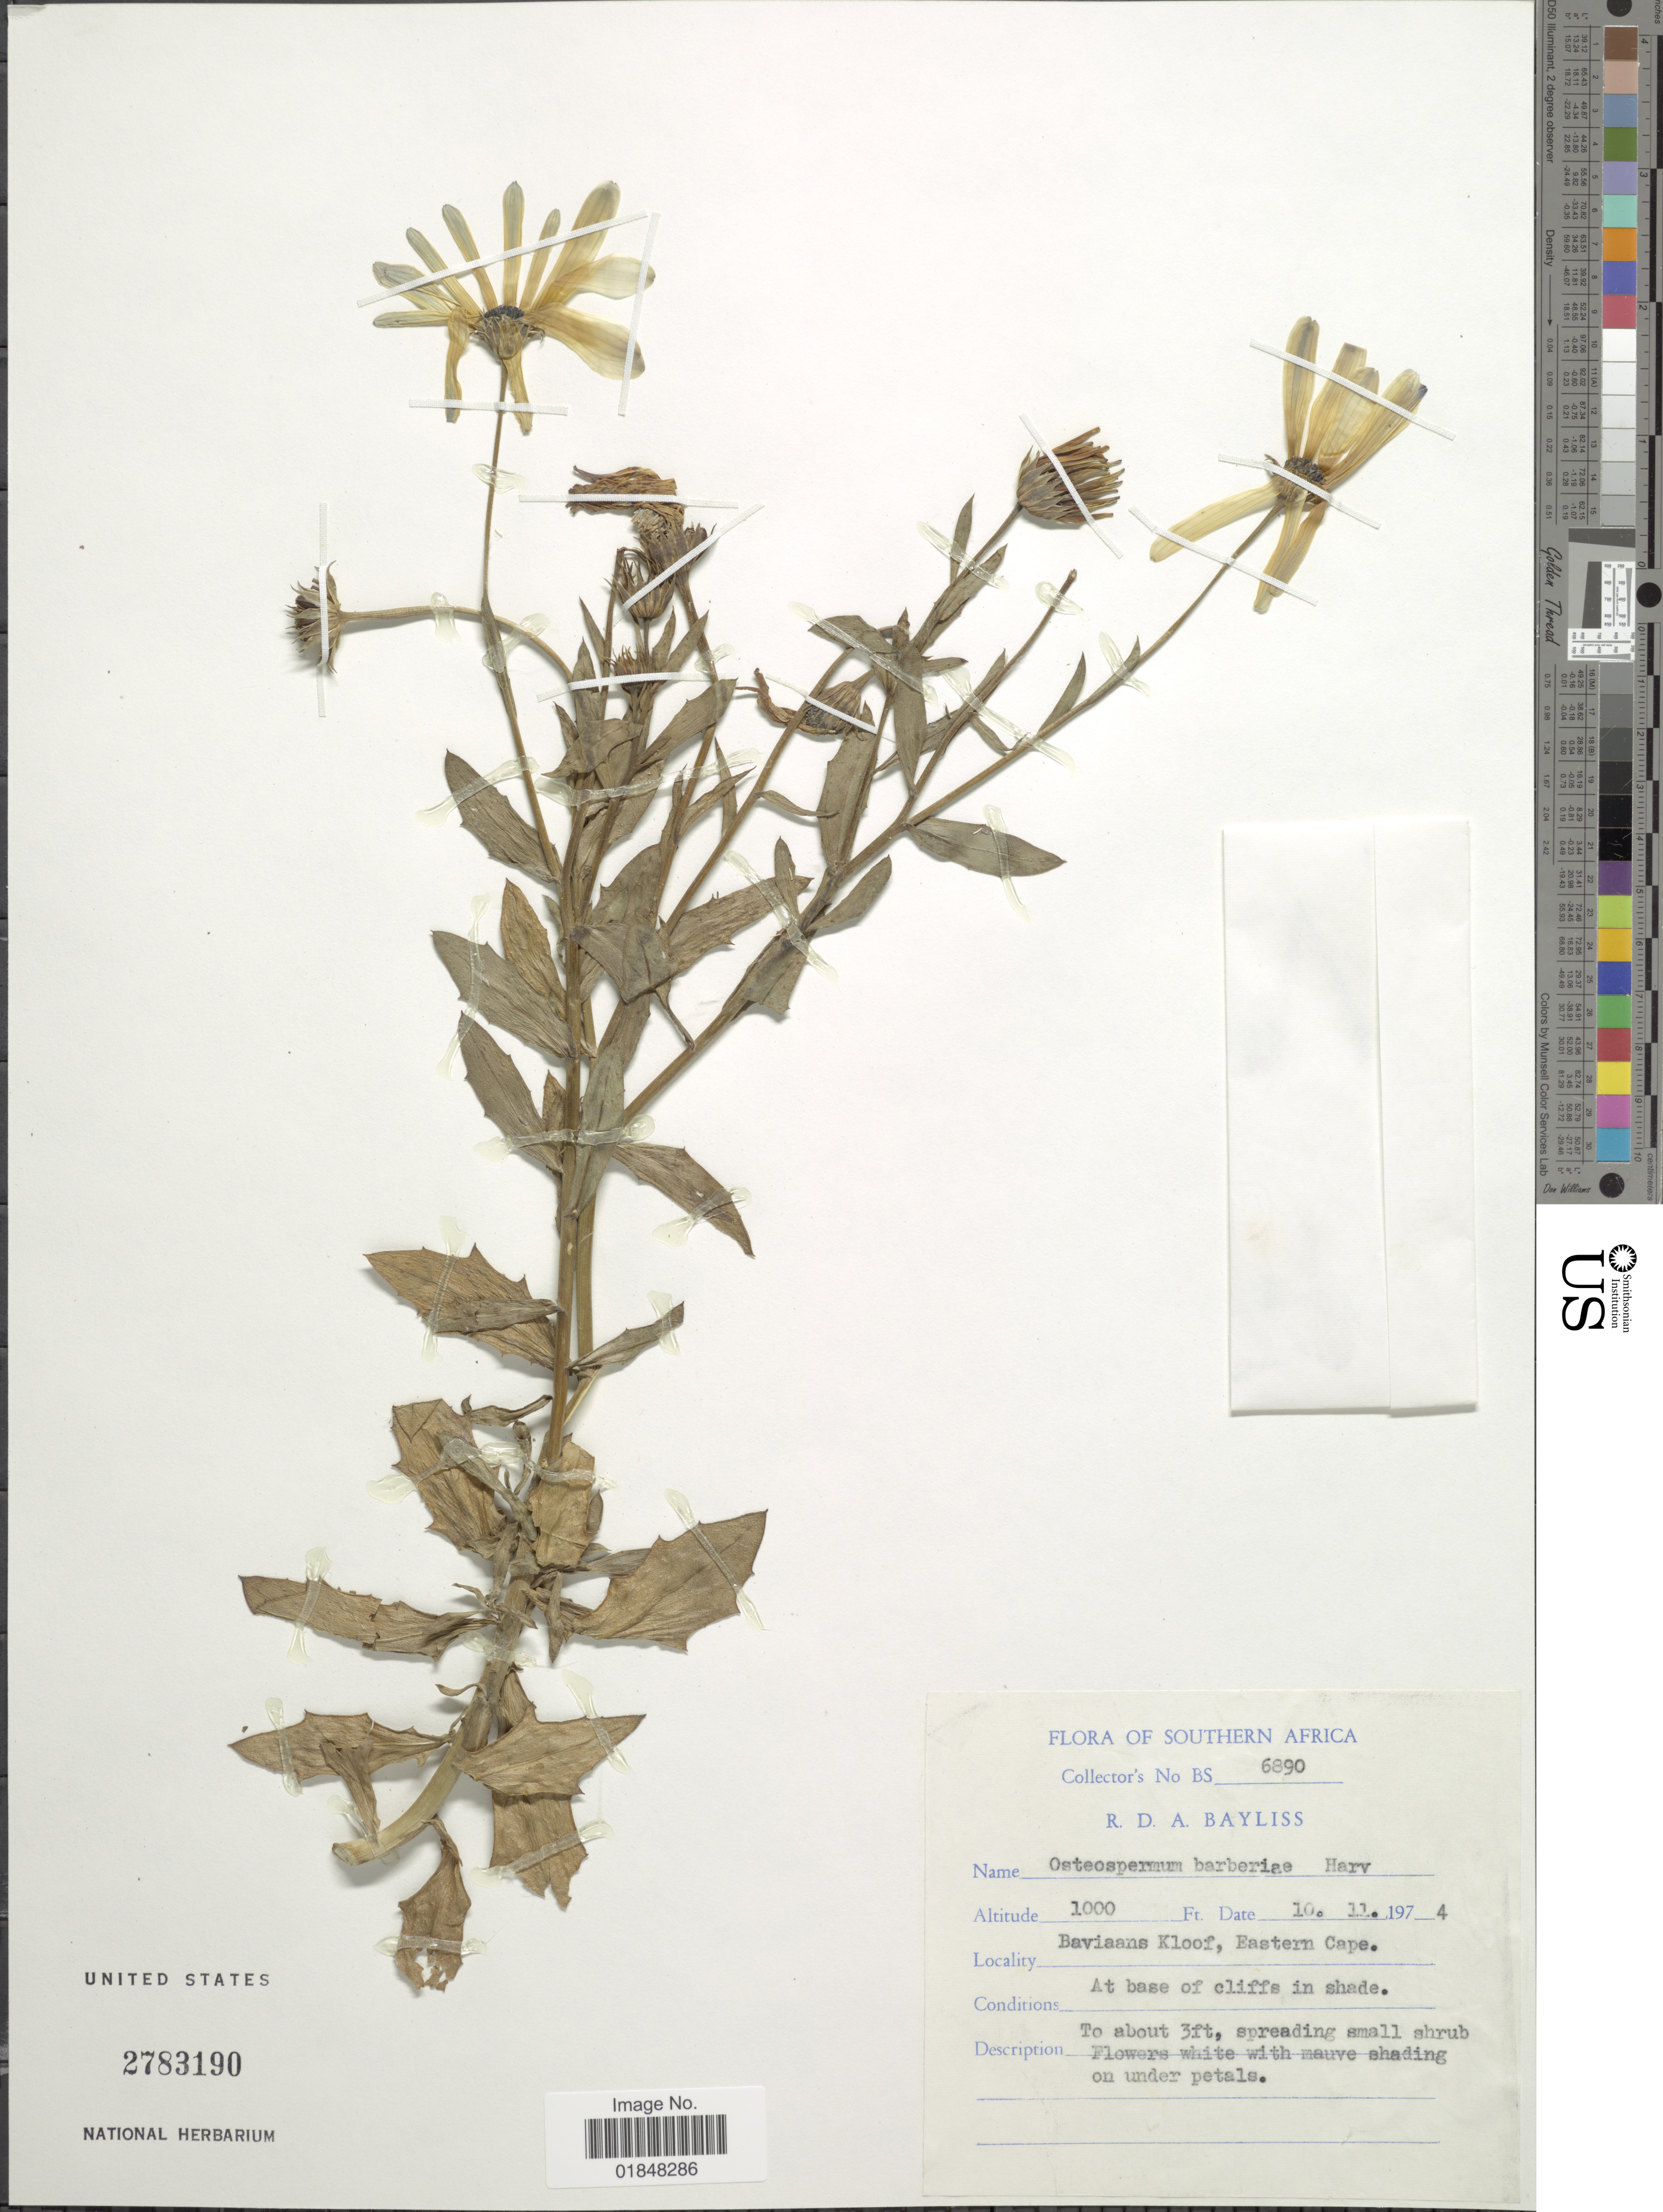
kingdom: Plantae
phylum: Tracheophyta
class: Magnoliopsida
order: Asterales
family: Asteraceae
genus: Dimorphotheca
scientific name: Dimorphotheca barberae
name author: Harv.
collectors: R. Bayliss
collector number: BS6890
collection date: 1974-11-10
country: South Africa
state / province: Eastern Cape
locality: Baviaans Kloof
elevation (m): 305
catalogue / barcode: US 2783190